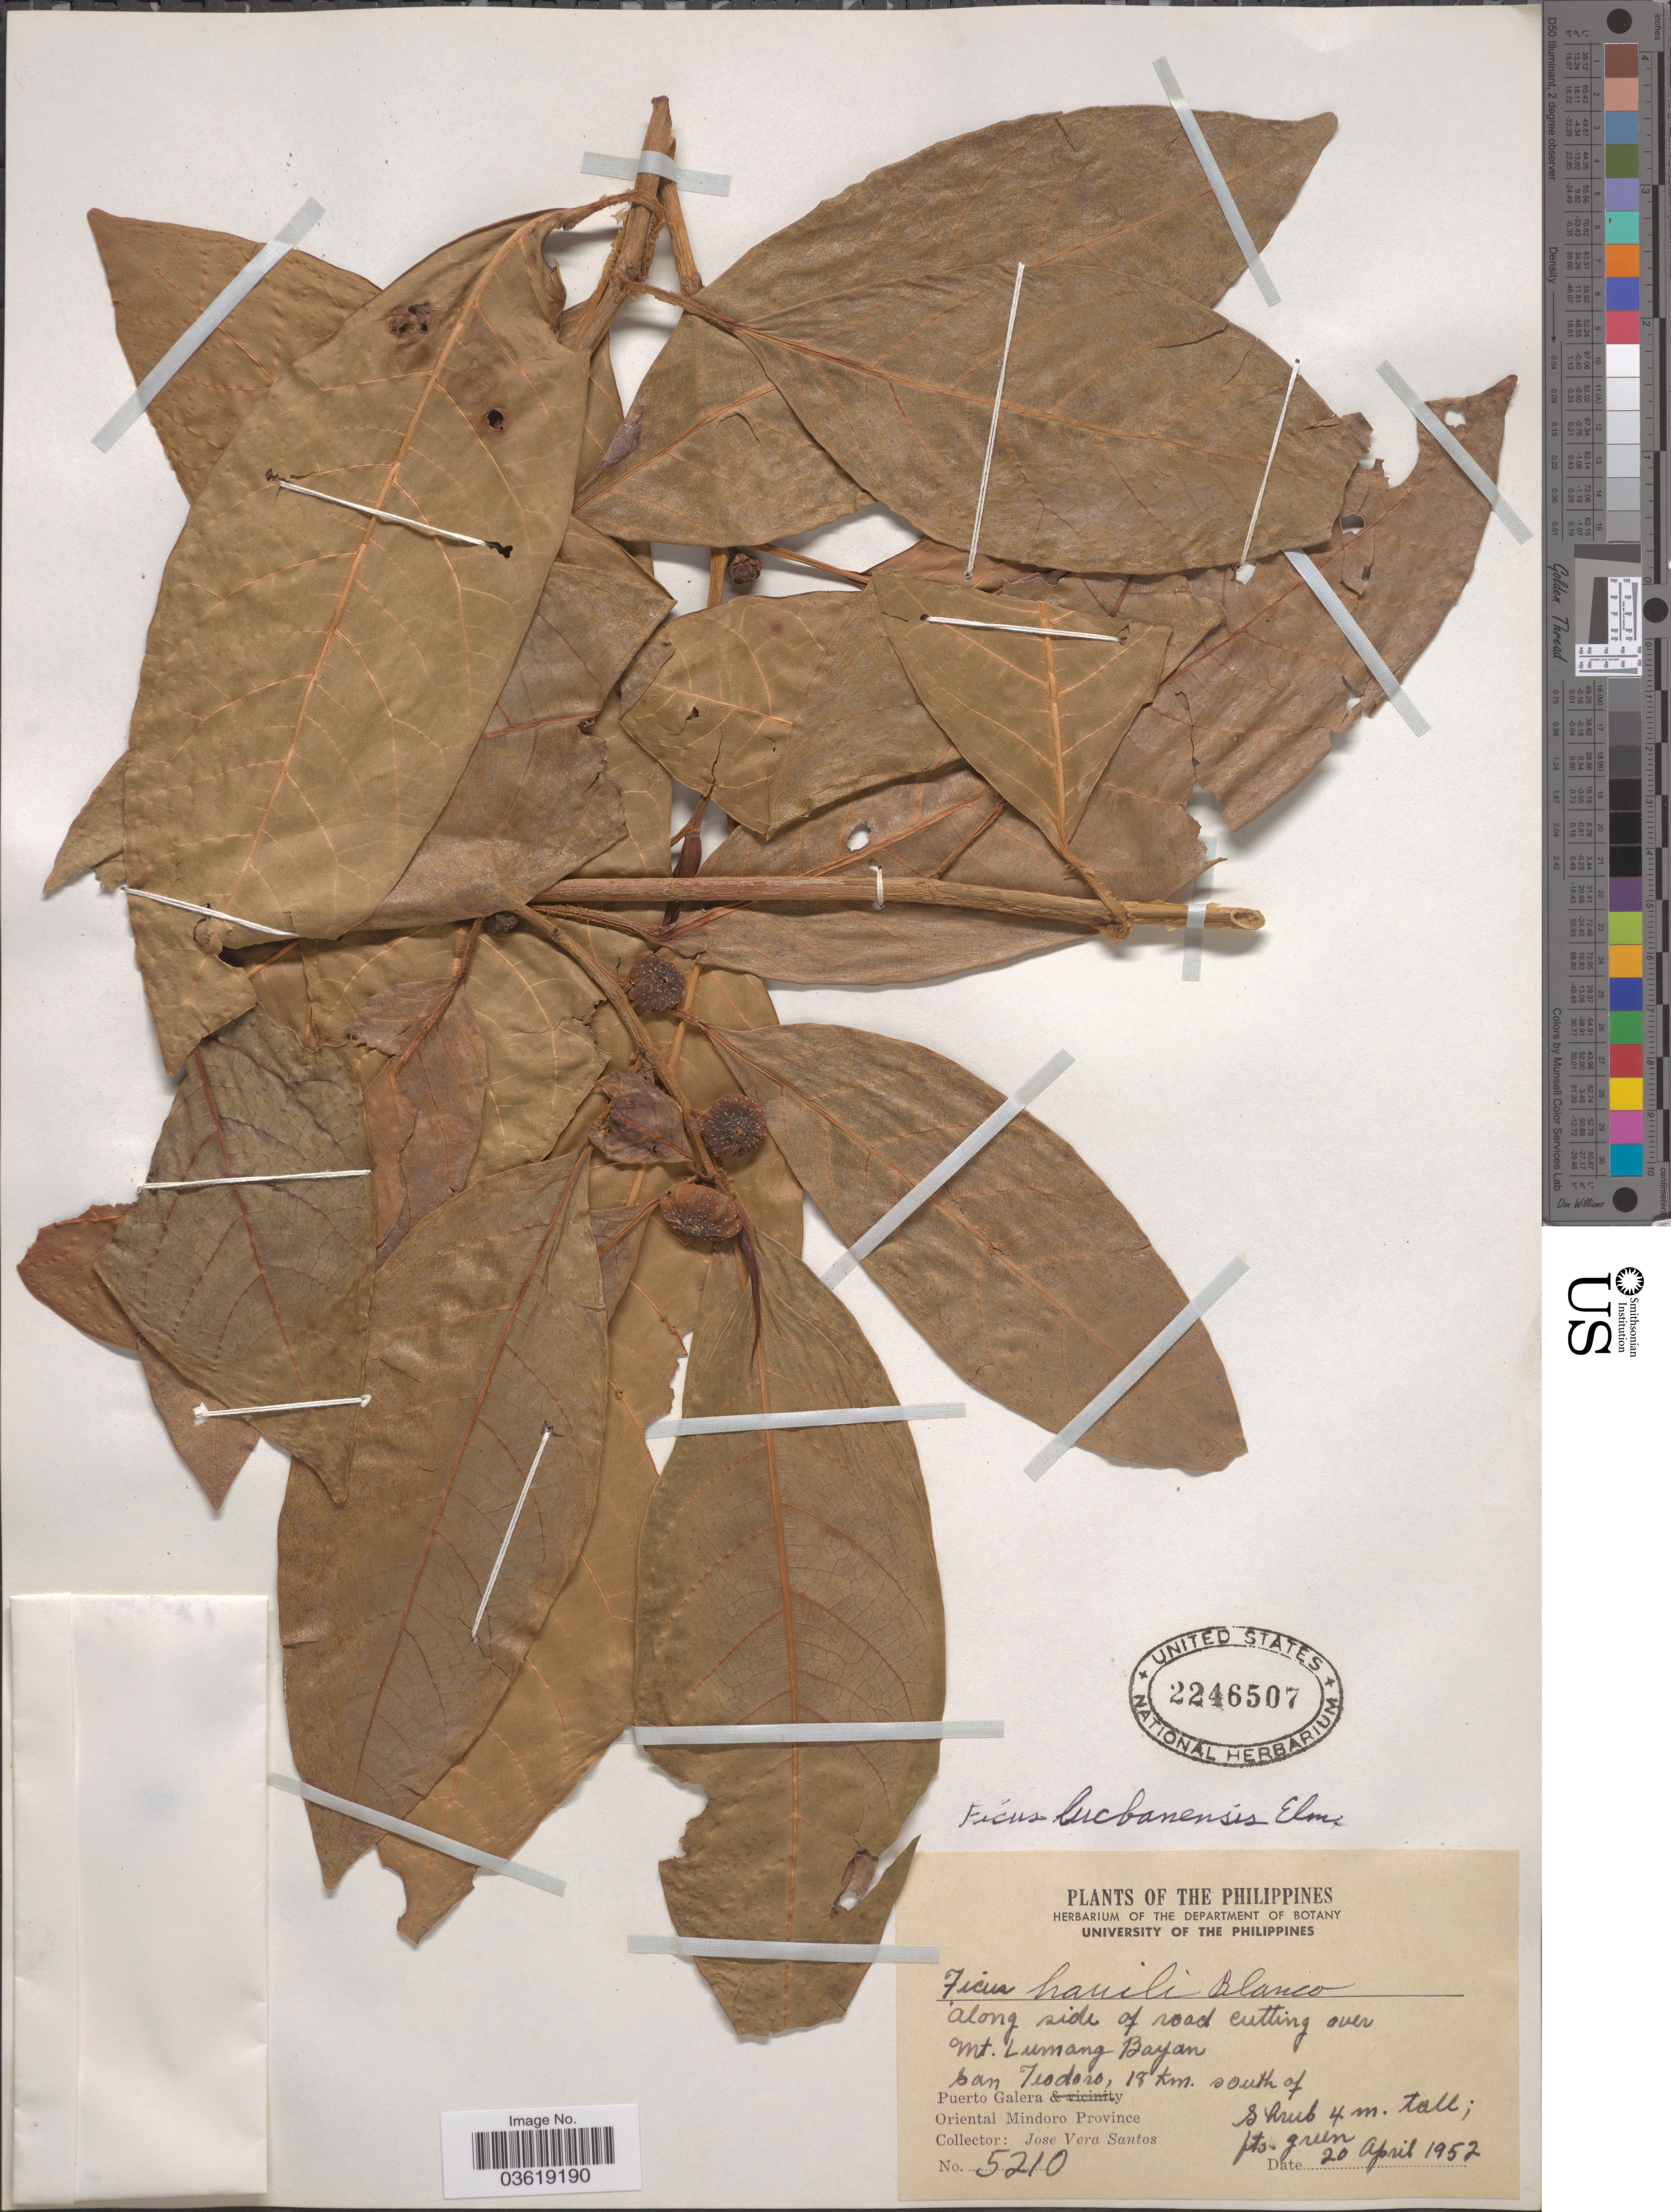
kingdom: Plantae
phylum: Tracheophyta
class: Magnoliopsida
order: Rosales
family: Moraceae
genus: Ficus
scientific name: Ficus lucbanensis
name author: Elmer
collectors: J. V. Santos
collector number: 5210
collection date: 1952-04-20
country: Philippines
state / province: Mimaropa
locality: Along side of road cutting over Mt. Lumang Bayan. San Teodoro, 18 km. south of Puerto Galera. Oriental Mindoro Province.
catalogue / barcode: US 2246507